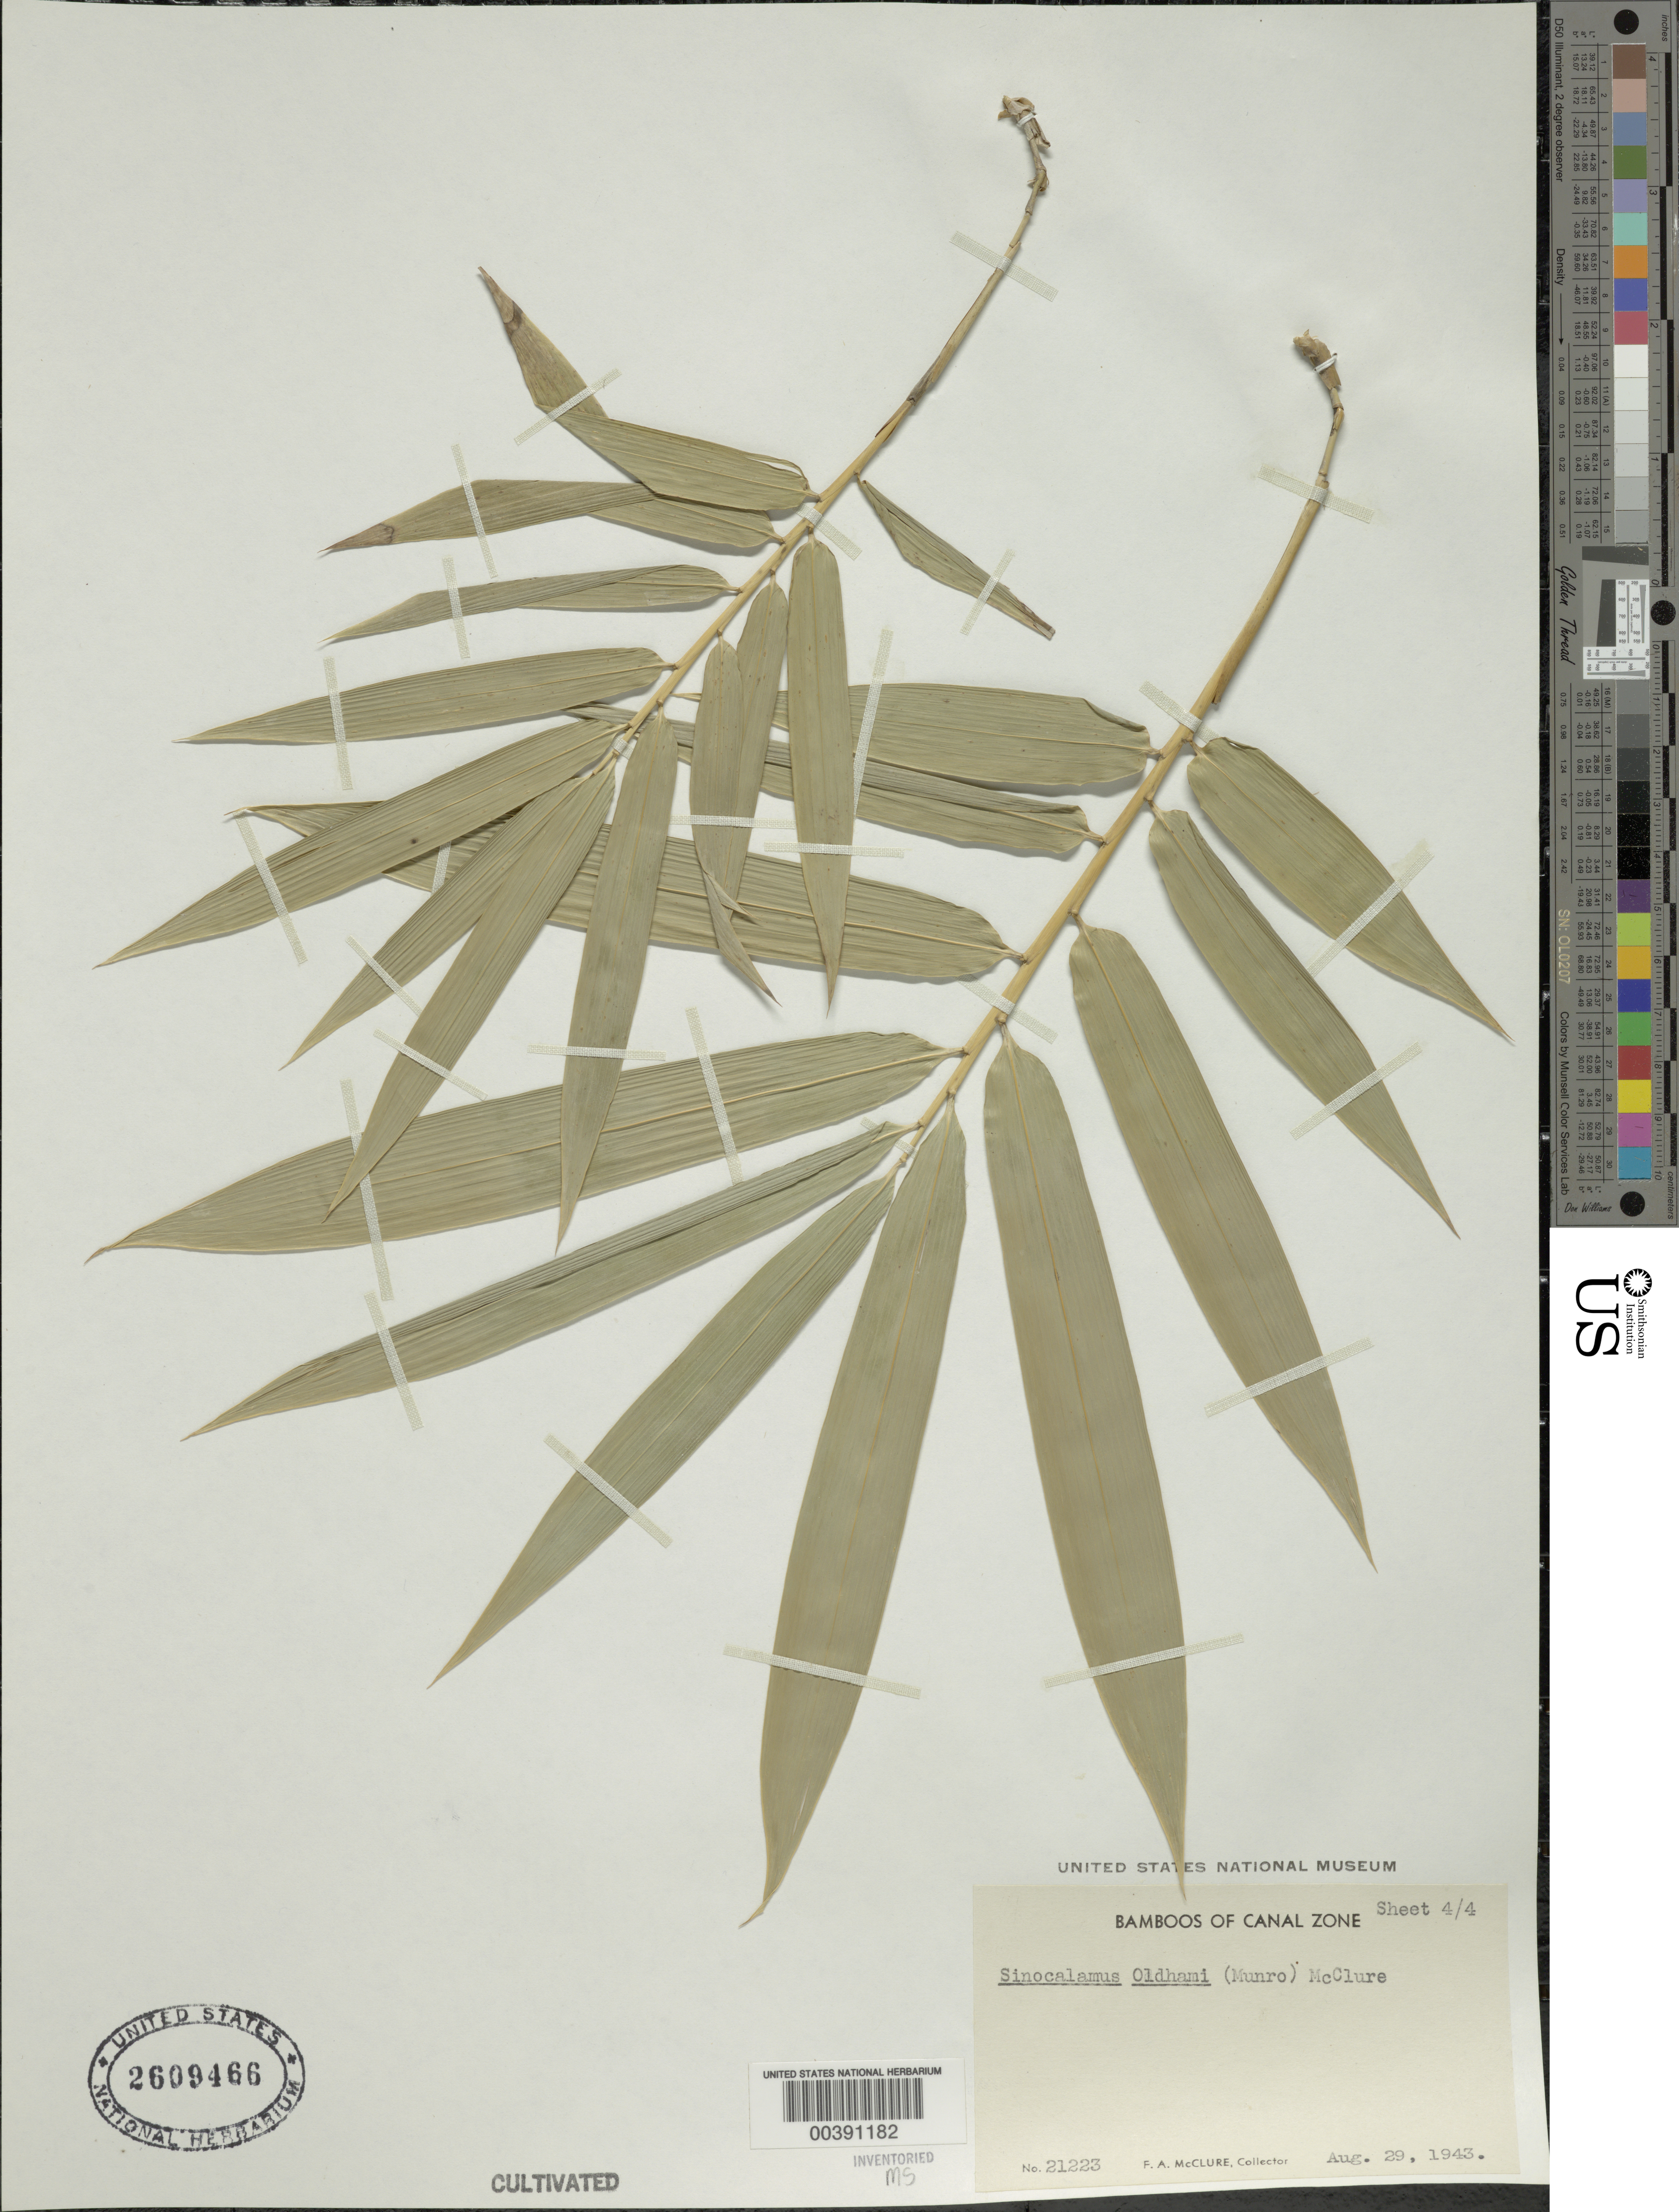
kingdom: Plantae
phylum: Tracheophyta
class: Liliopsida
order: Poales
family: Poaceae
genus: Bambusa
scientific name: Bambusa oldhamii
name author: Munro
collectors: F. A. McClure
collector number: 21223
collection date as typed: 29 Aug 1943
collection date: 1943-08-29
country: Panama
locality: Esperimental Gardens-summit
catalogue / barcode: US 2609466